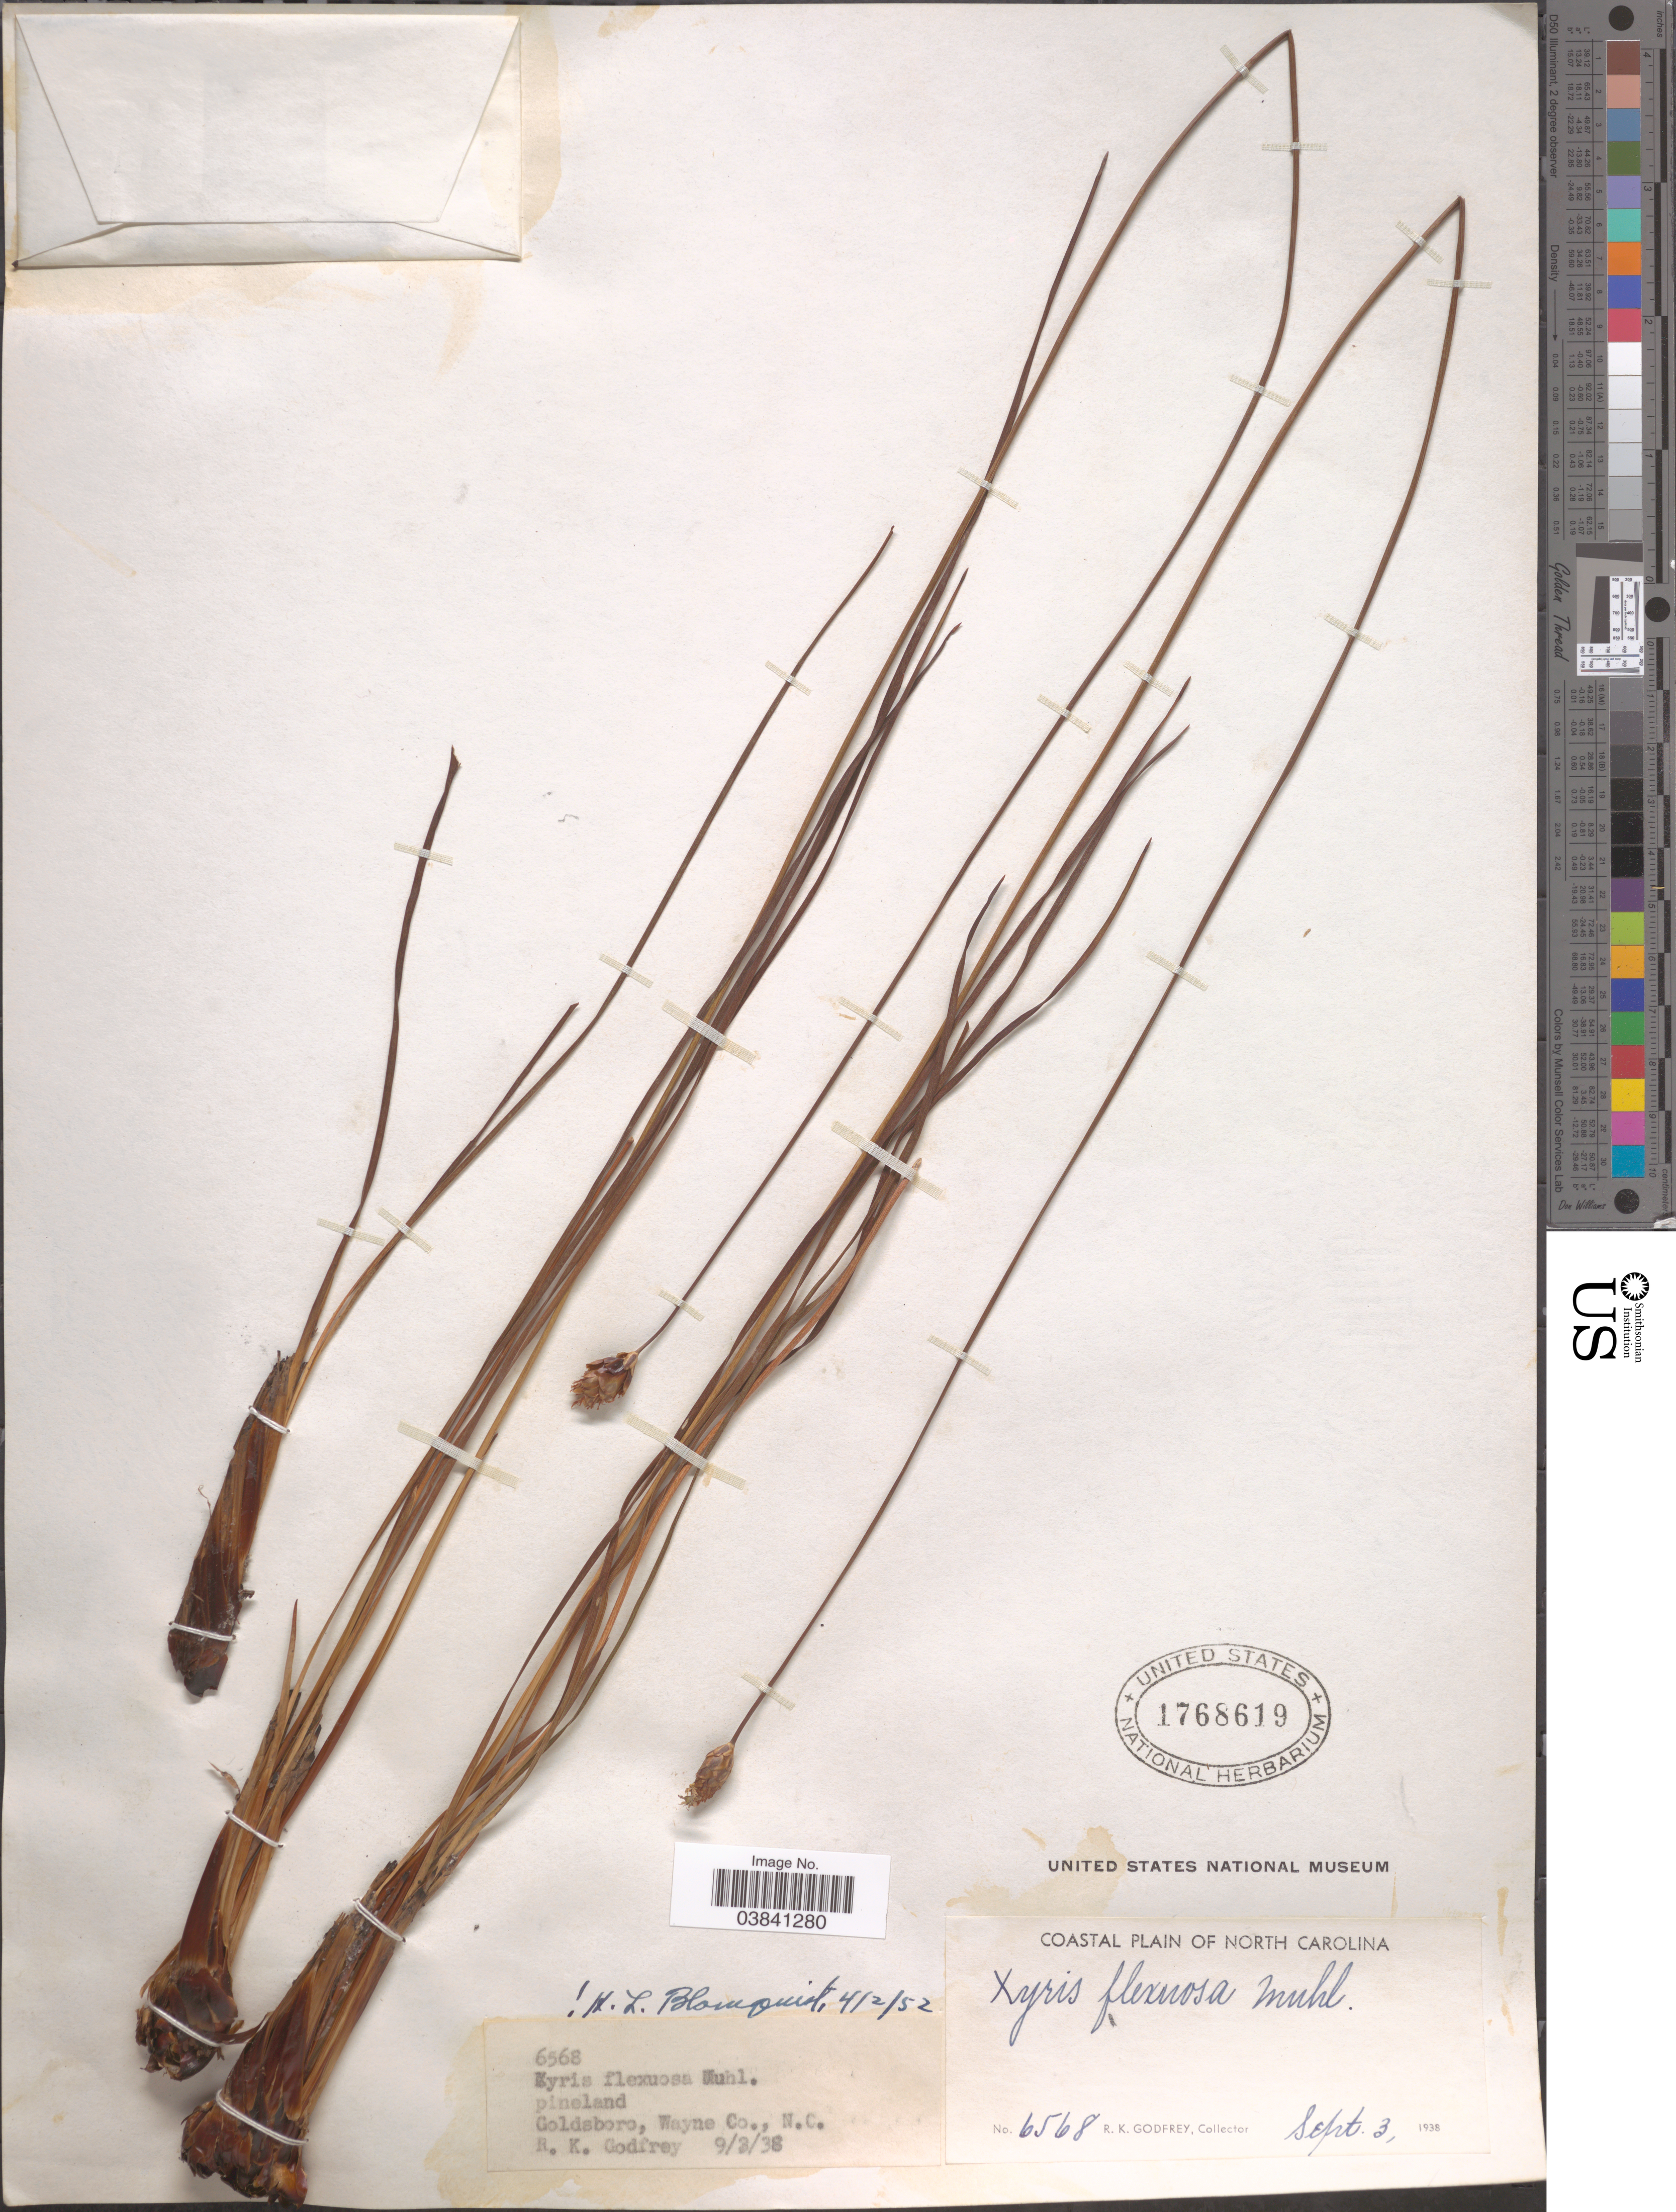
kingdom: Plantae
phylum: Tracheophyta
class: Liliopsida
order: Poales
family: Xyridaceae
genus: Xyris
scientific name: Xyris caroliniana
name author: Walter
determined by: Strong, Mark T., (BOT), Smithsonian Institution - National Museum of Natural History (UNITED STATES)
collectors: R. K. Godfrey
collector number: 6568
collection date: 1938-09-03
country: United States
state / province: North Carolina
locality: Goldsboro, Wayne Co. Coastal Plain of North Carolina.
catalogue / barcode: US 1768619